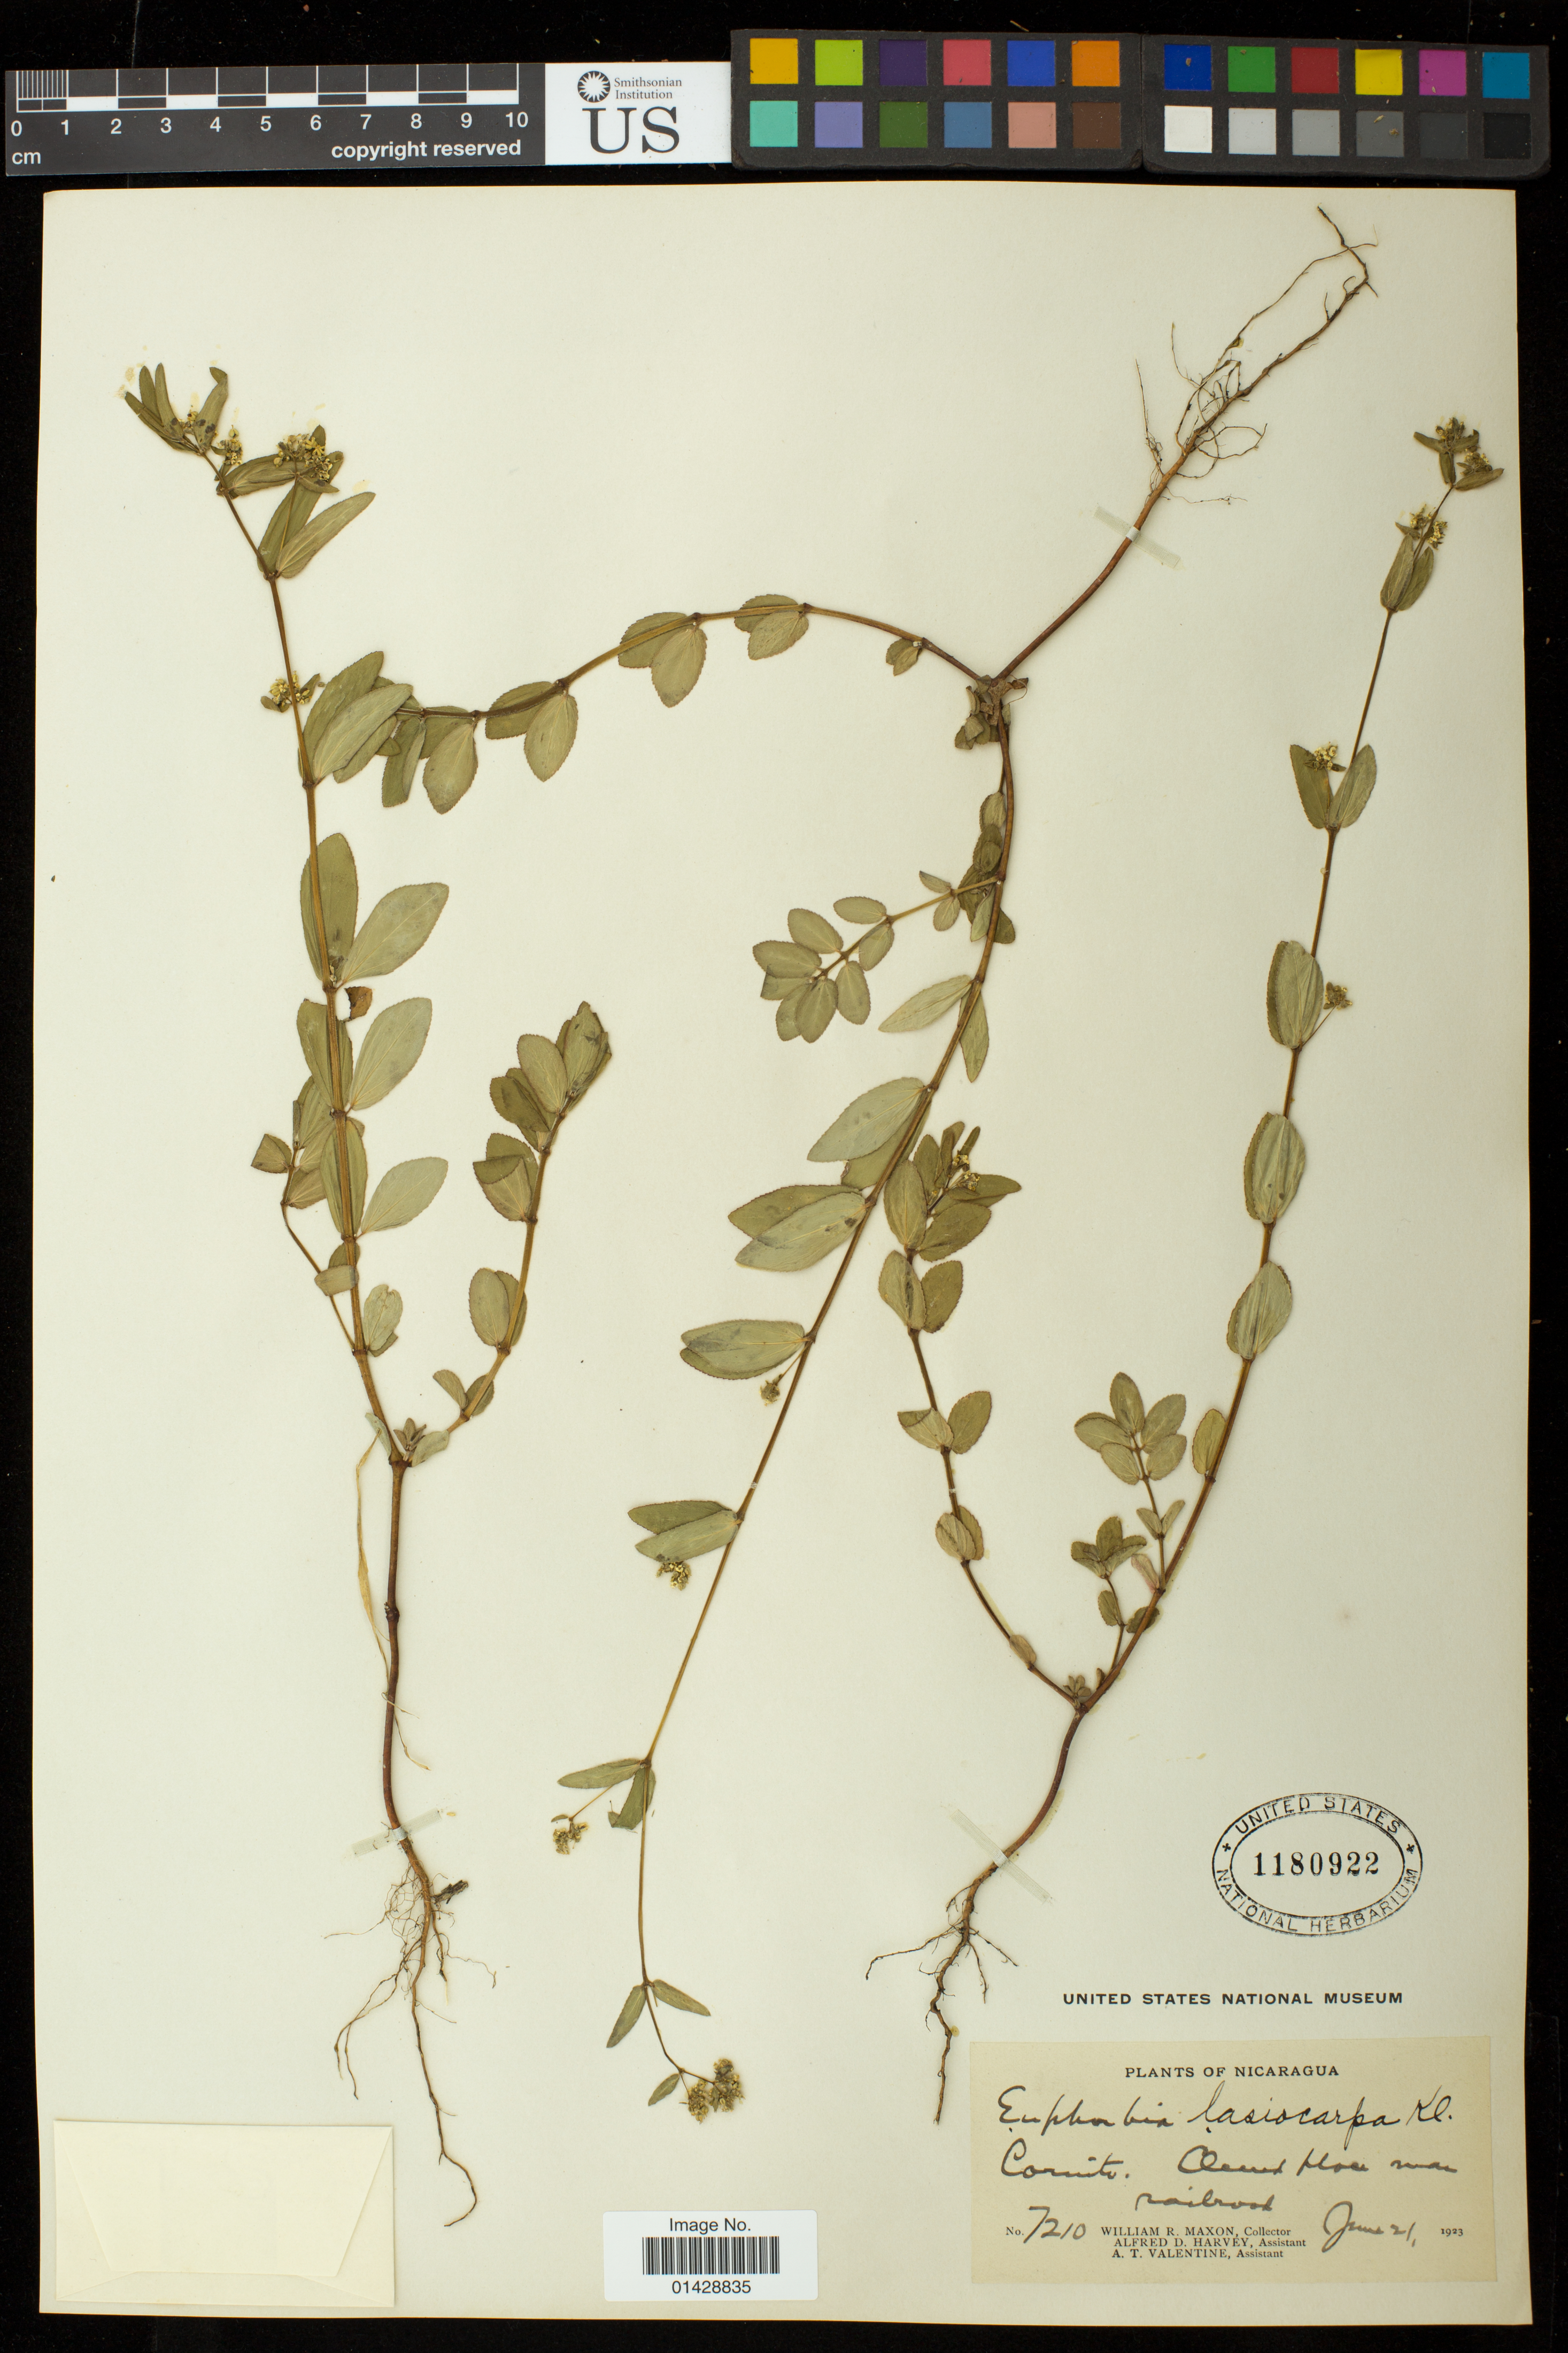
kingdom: Plantae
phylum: Tracheophyta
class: Magnoliopsida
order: Malpighiales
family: Euphorbiaceae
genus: Euphorbia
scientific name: Euphorbia lasiocarpa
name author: Klotzsch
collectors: W. R. Maxon, A. D. Harvey & A. Valentine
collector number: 7210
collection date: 1923-06-21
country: Nicaragua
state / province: Chinandega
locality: Corinto; near railroad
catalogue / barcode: US 1180922